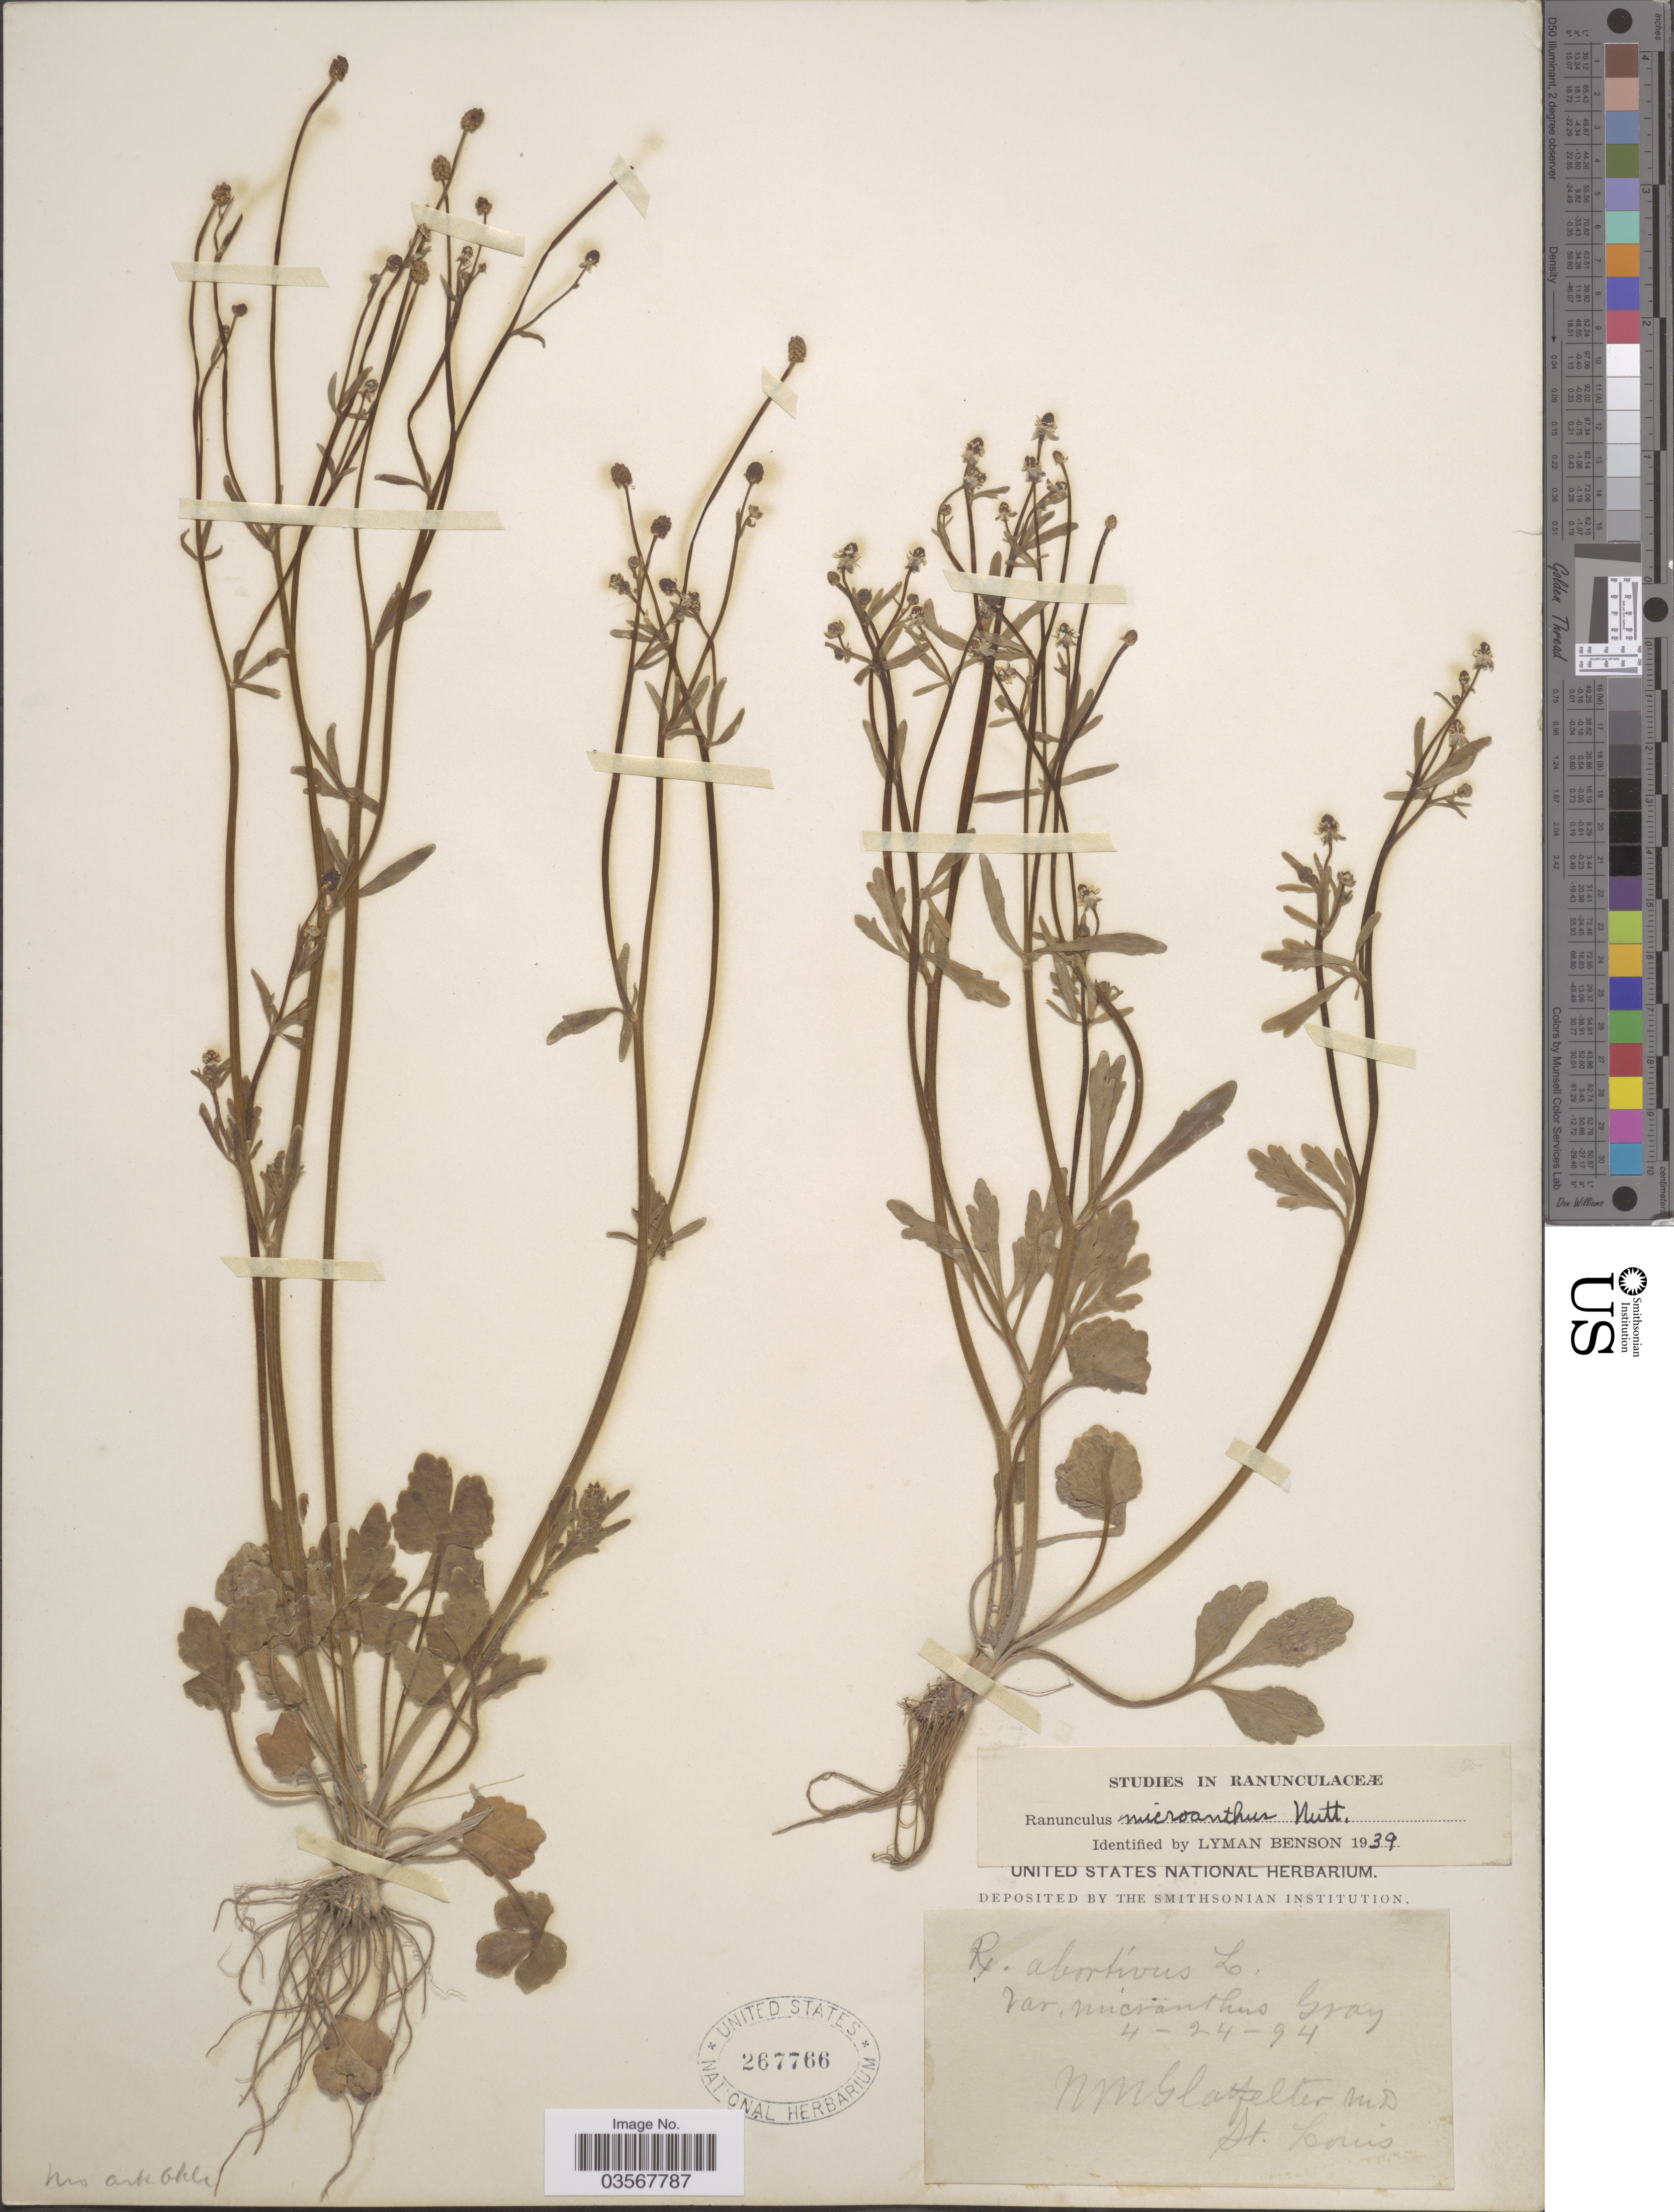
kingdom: Plantae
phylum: Tracheophyta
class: Magnoliopsida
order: Ranunculales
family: Ranunculaceae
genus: Ranunculus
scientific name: Ranunculus micranthus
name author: Nutt.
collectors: N. M. Glatfelter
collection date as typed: Transcribed d/m/y: 24/4/94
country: United States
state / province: Missouri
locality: St. Louis.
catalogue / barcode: US 267766